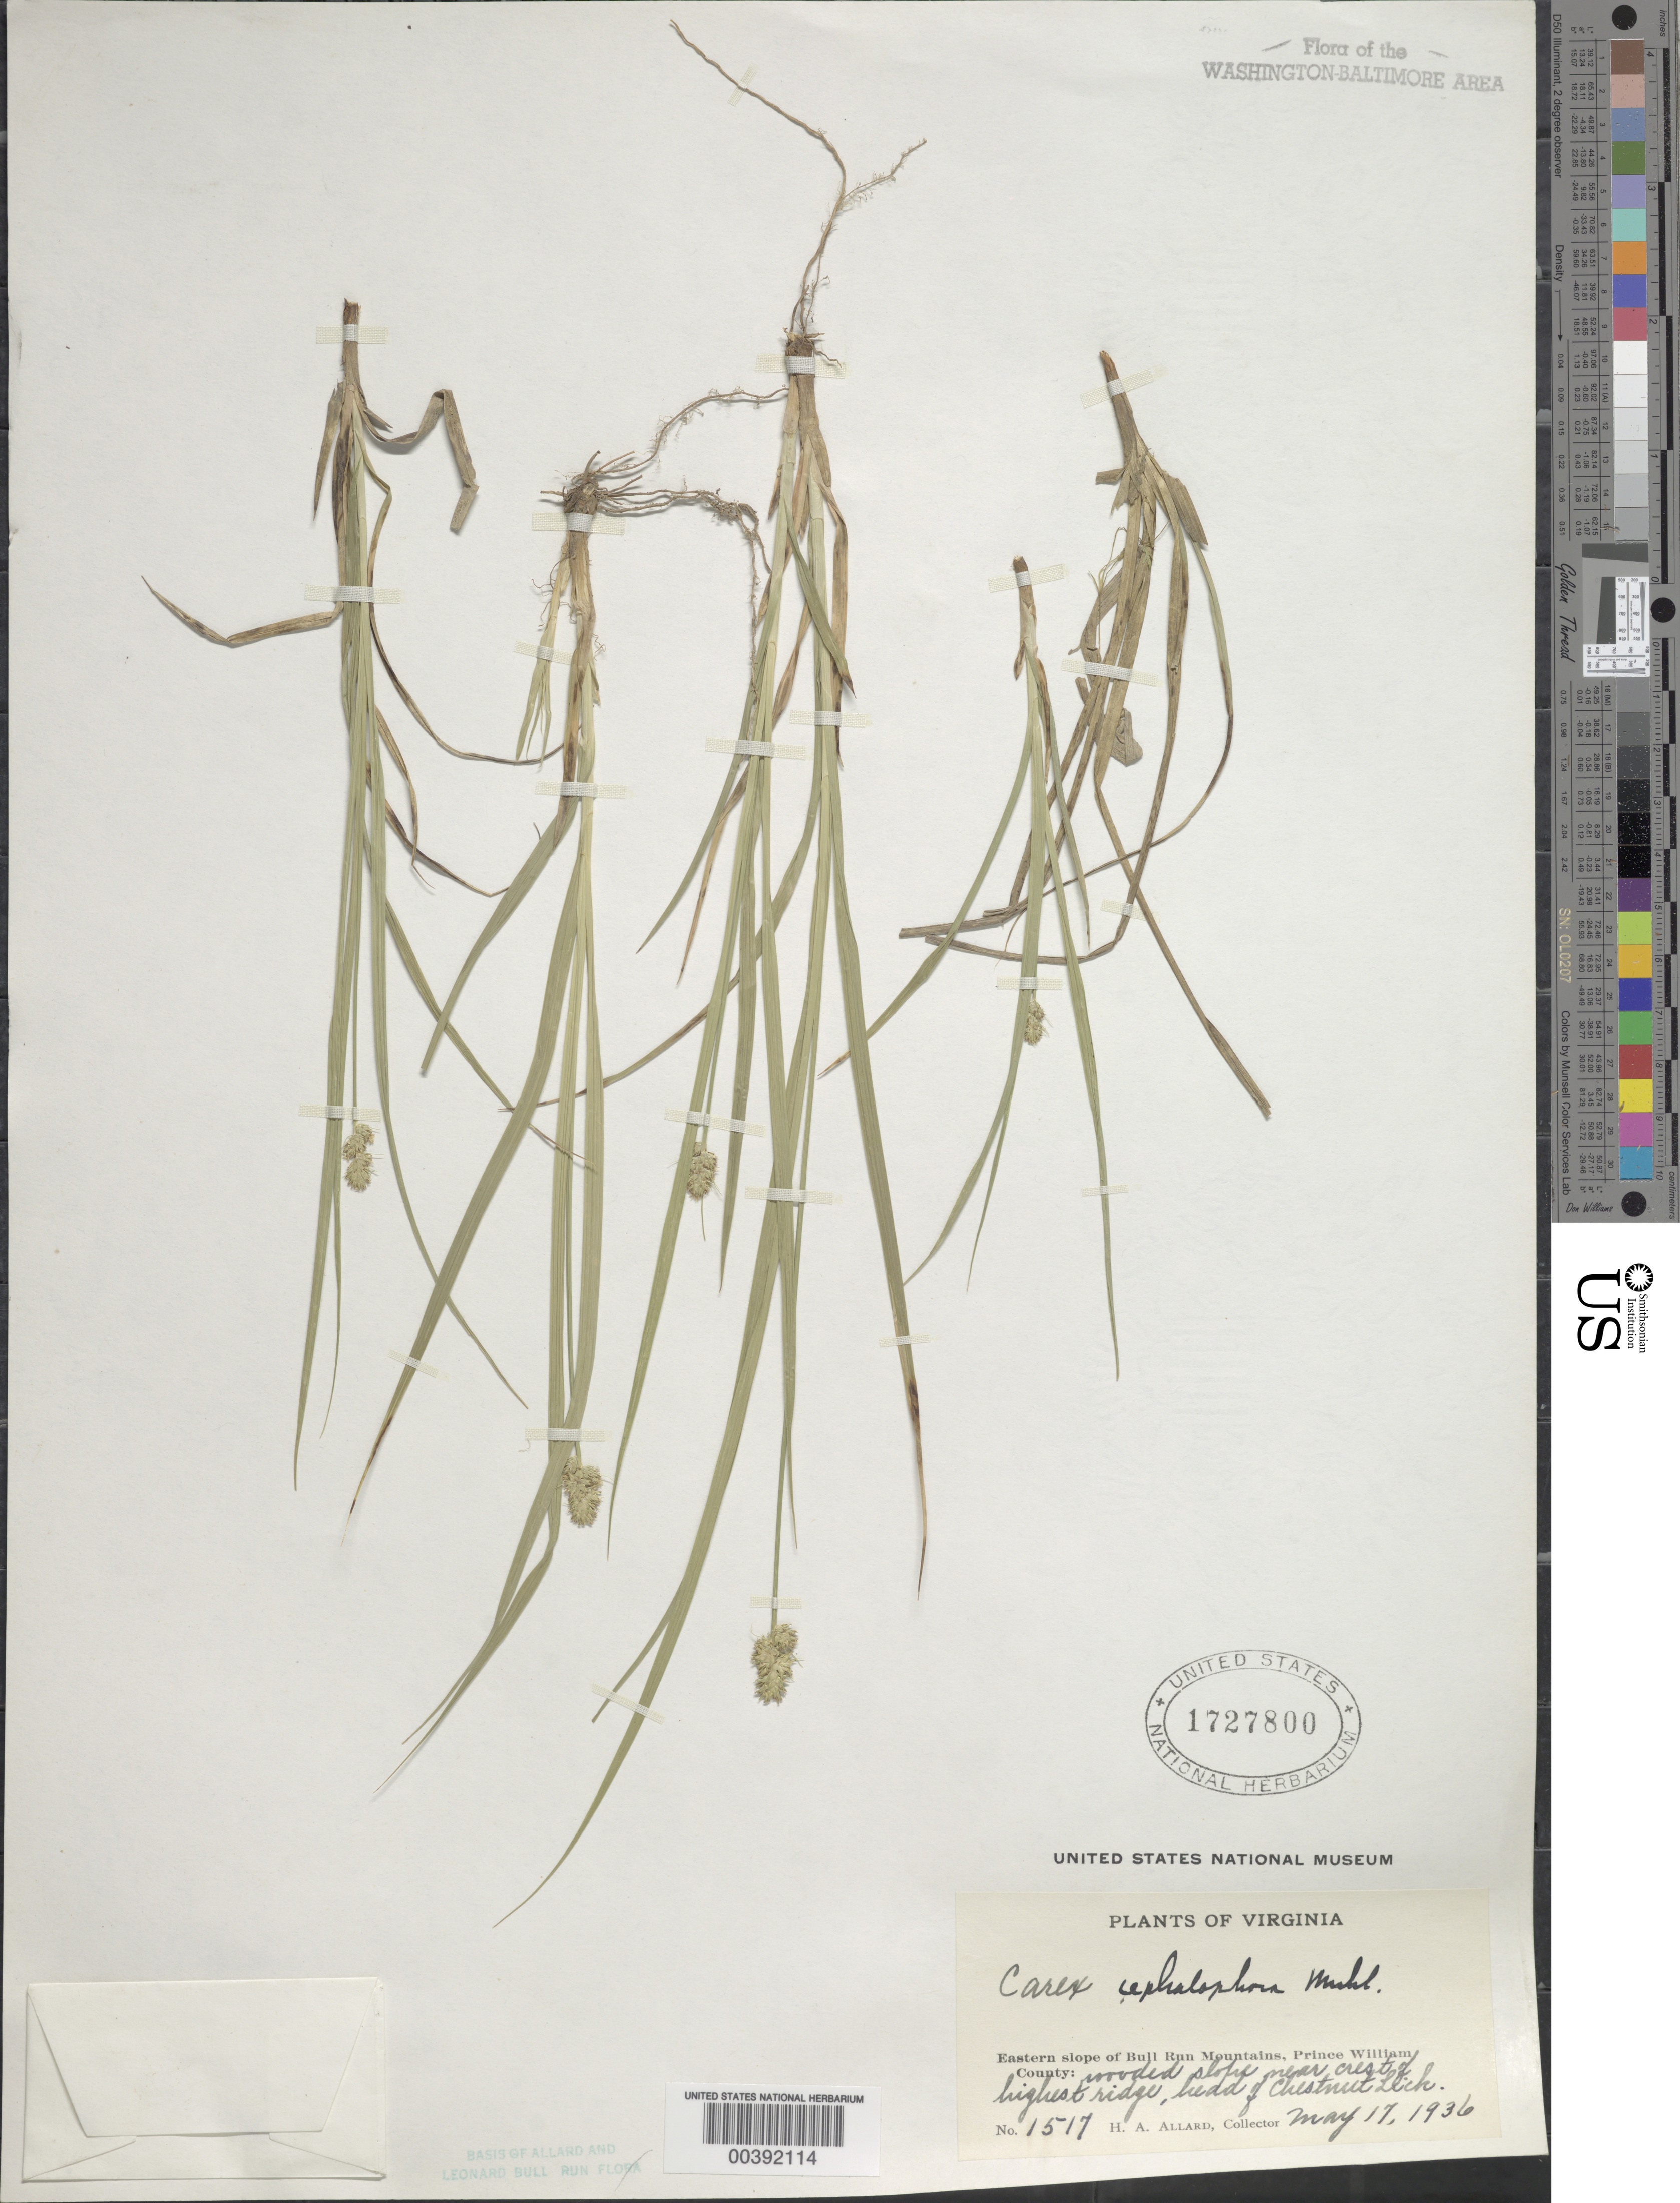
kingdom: Plantae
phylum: Tracheophyta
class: Liliopsida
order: Poales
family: Cyperaceae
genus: Carex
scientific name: Carex cephalophora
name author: Muhl. ex Willd.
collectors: H. A. Allard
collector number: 1517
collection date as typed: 17 May 1936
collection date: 1936-05-17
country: United States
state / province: Virginia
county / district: Prince William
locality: Chestnut Lick Head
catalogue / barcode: US 1727800